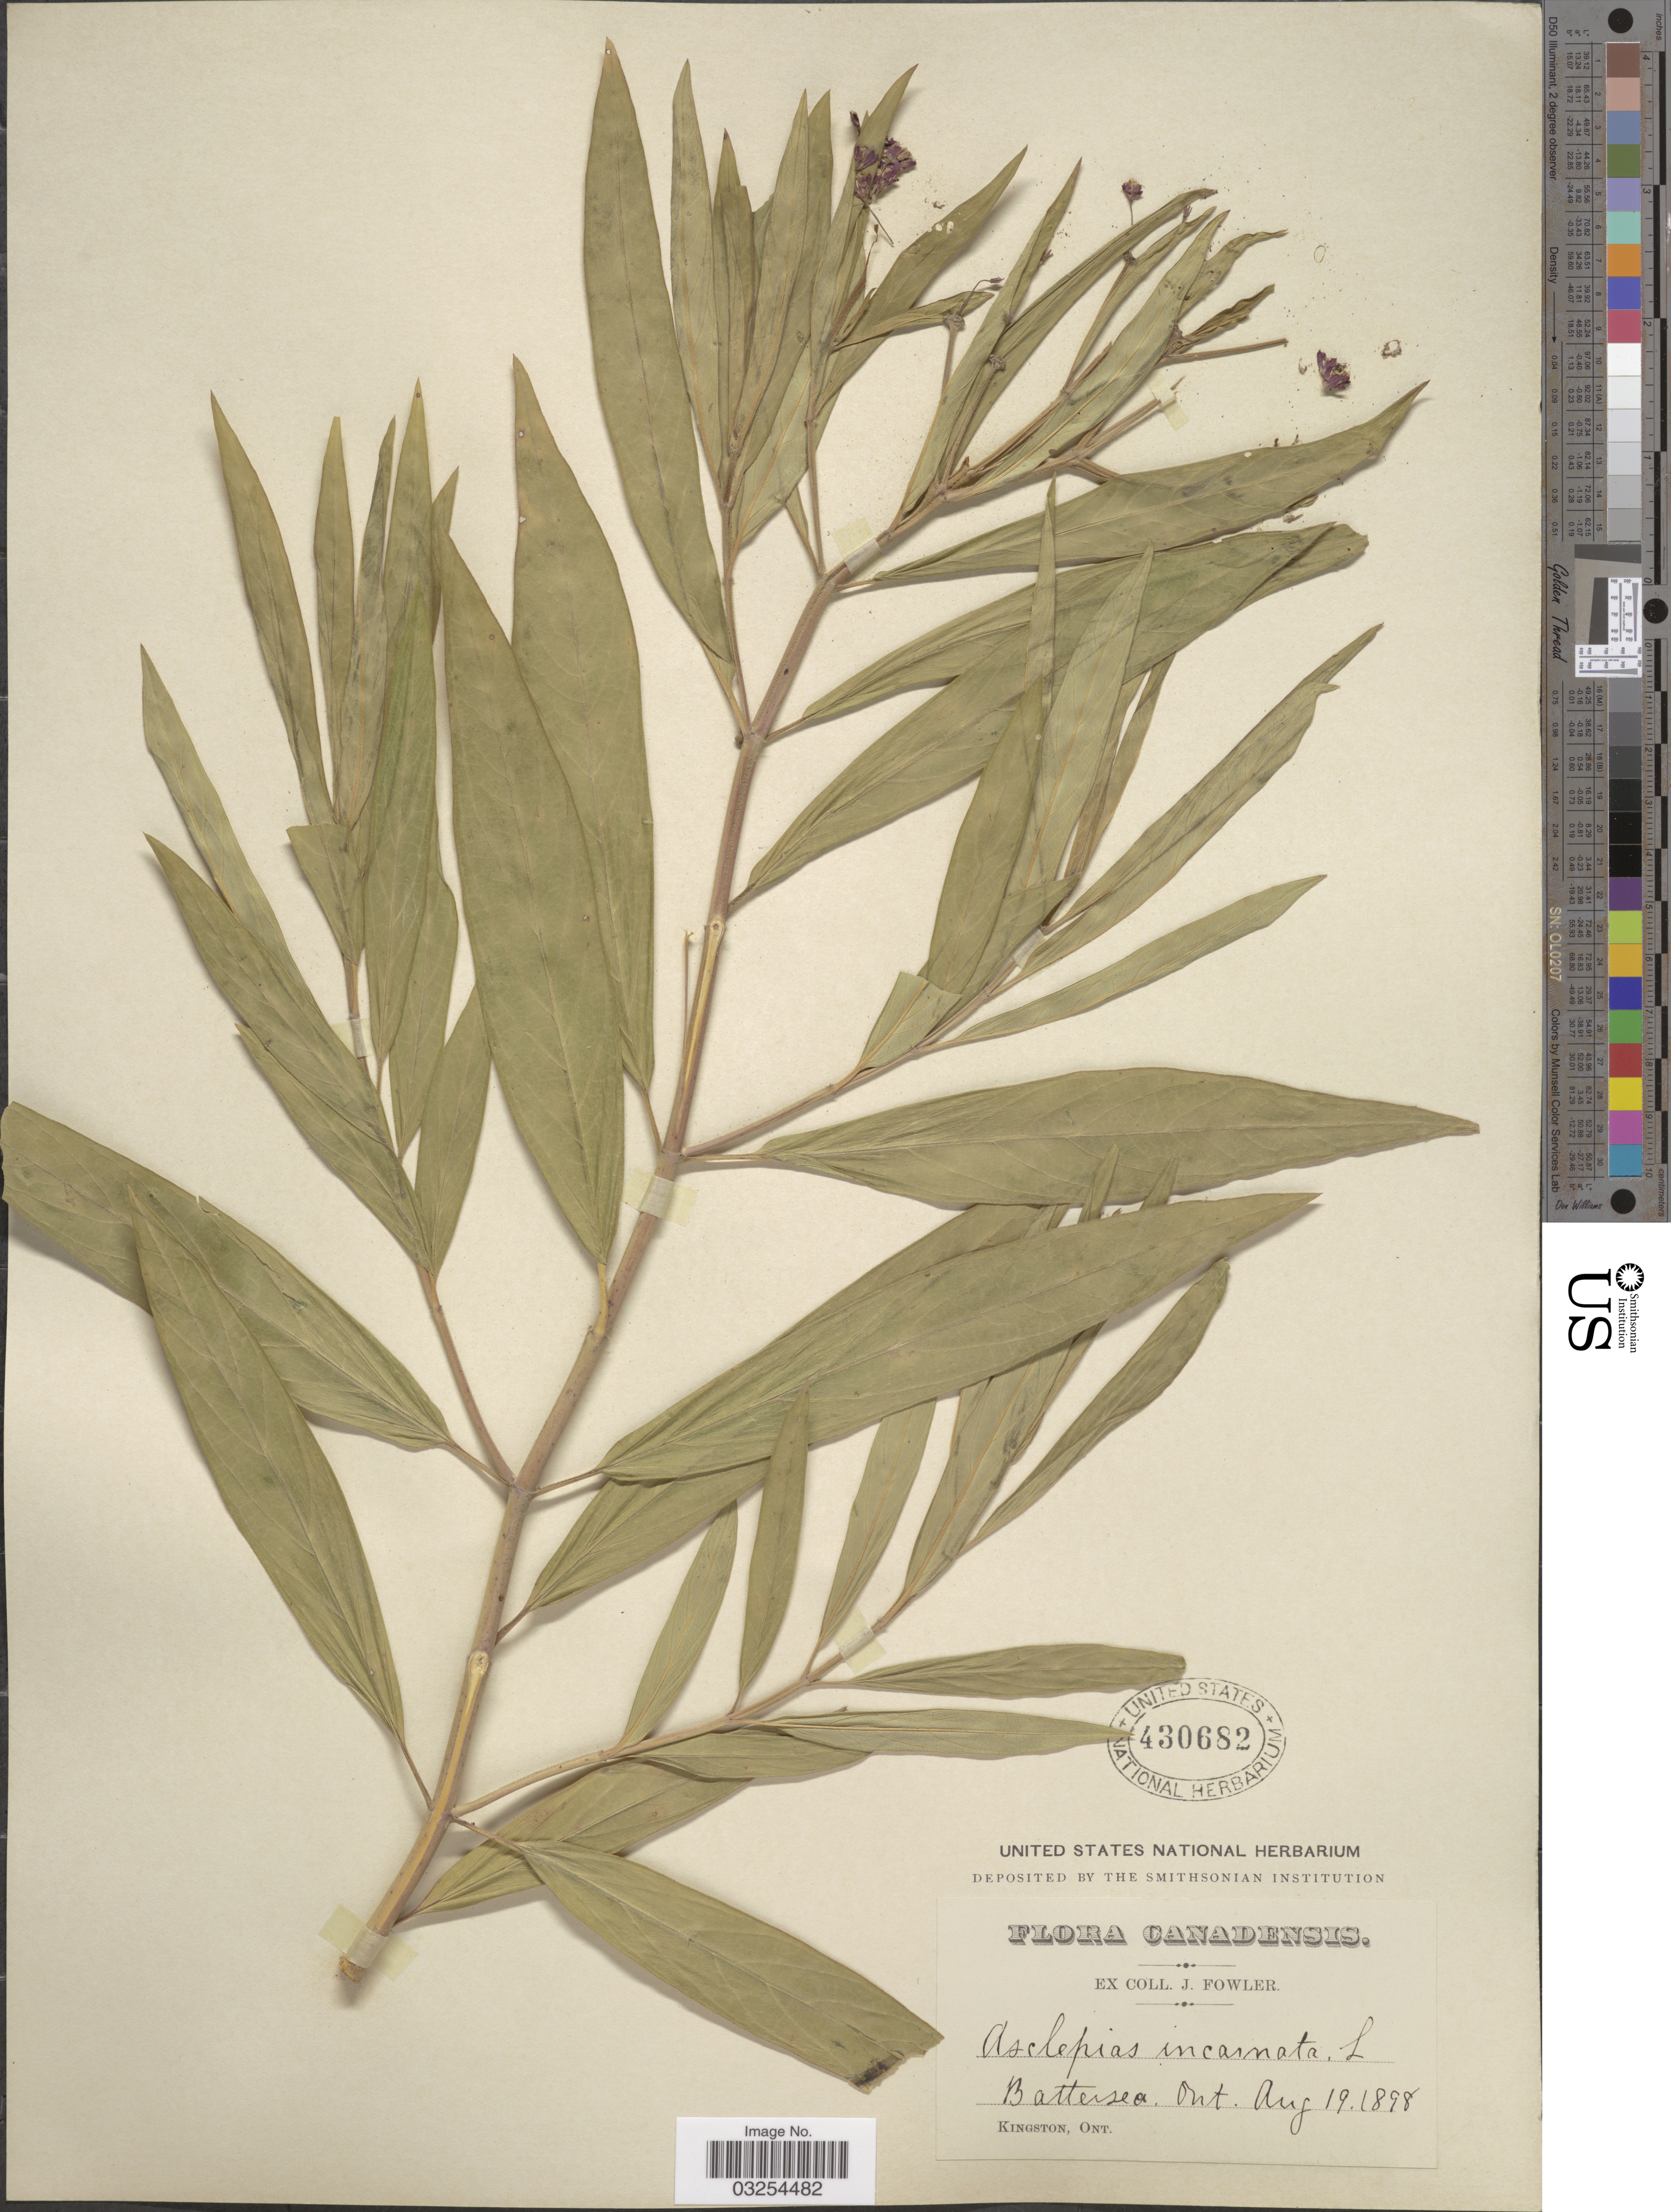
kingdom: Plantae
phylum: Tracheophyta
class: Magnoliopsida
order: Gentianales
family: Apocynaceae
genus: Asclepias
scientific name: Asclepias incarnata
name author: L.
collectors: J. Fowler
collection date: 1898-08-19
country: Canada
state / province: Ontario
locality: Battersea.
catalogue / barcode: US 430682